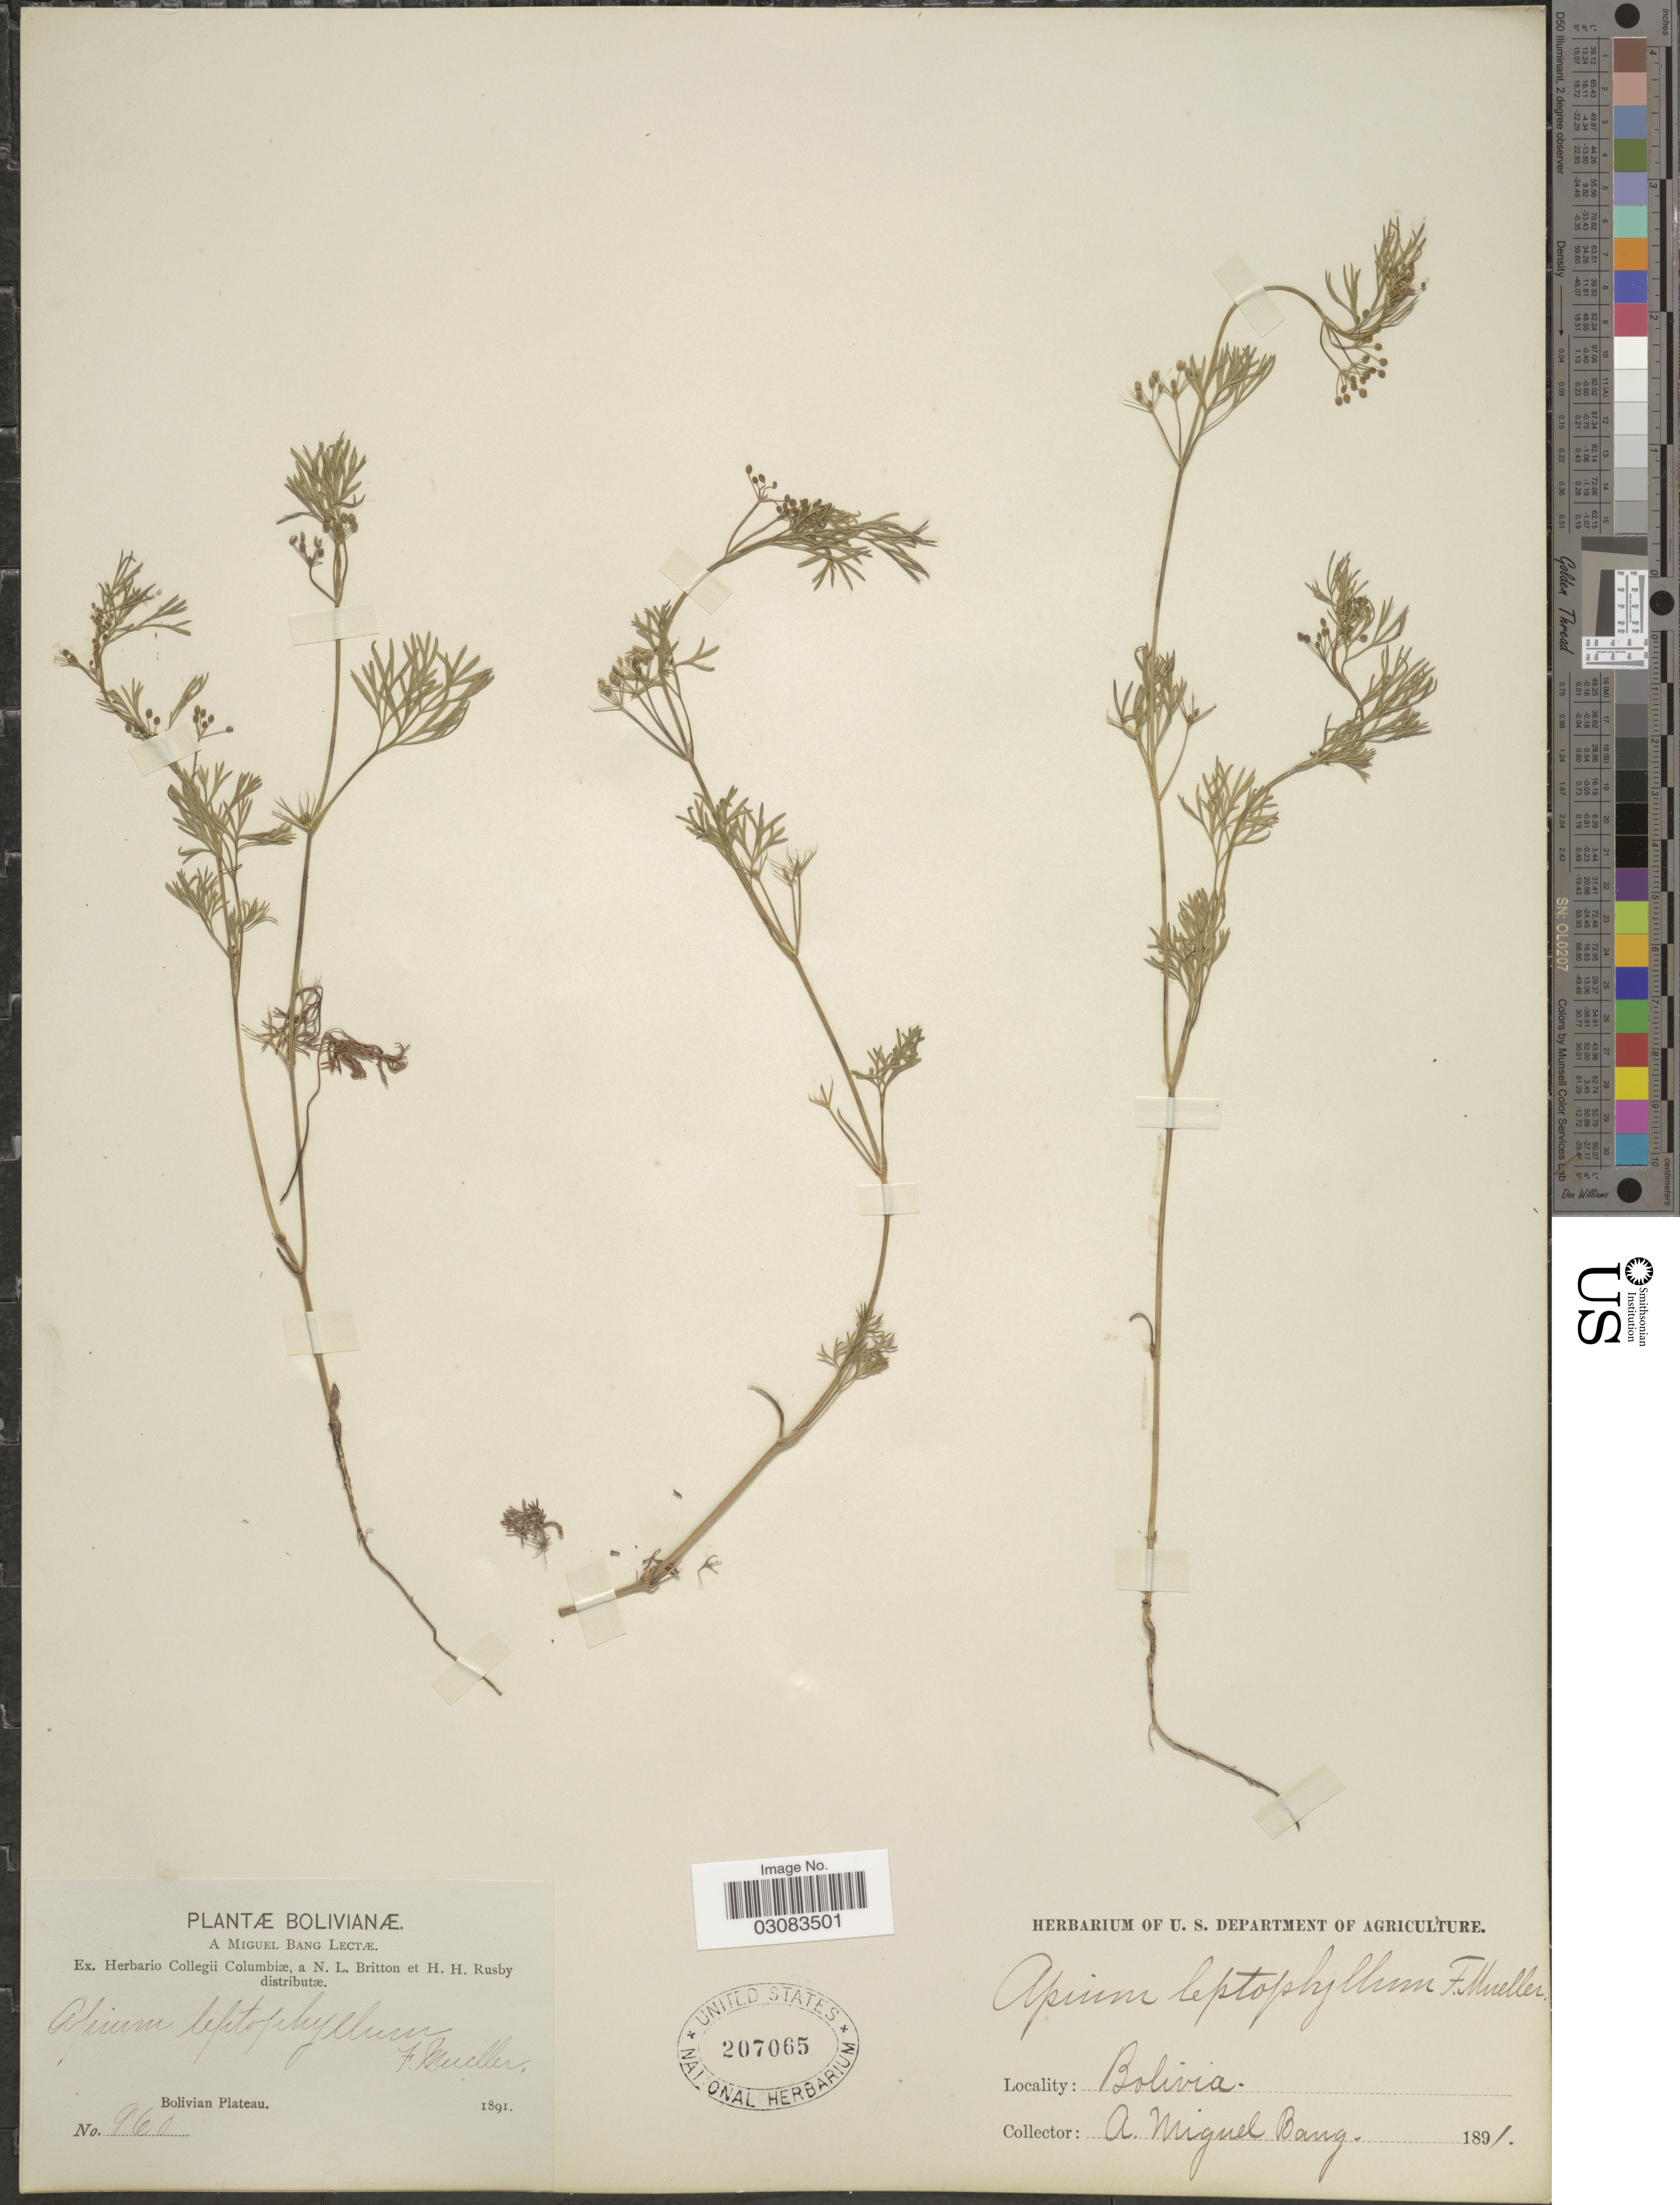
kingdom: Plantae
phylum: Tracheophyta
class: Magnoliopsida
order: Apiales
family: Apiaceae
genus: Cyclospermum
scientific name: Cyclospermum leptophyllum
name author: (Pers.) Sprague ex Britton & P. Wilson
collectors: M. Bang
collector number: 960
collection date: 1891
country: Bolivia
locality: Bolivian Plateau.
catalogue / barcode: US 207065